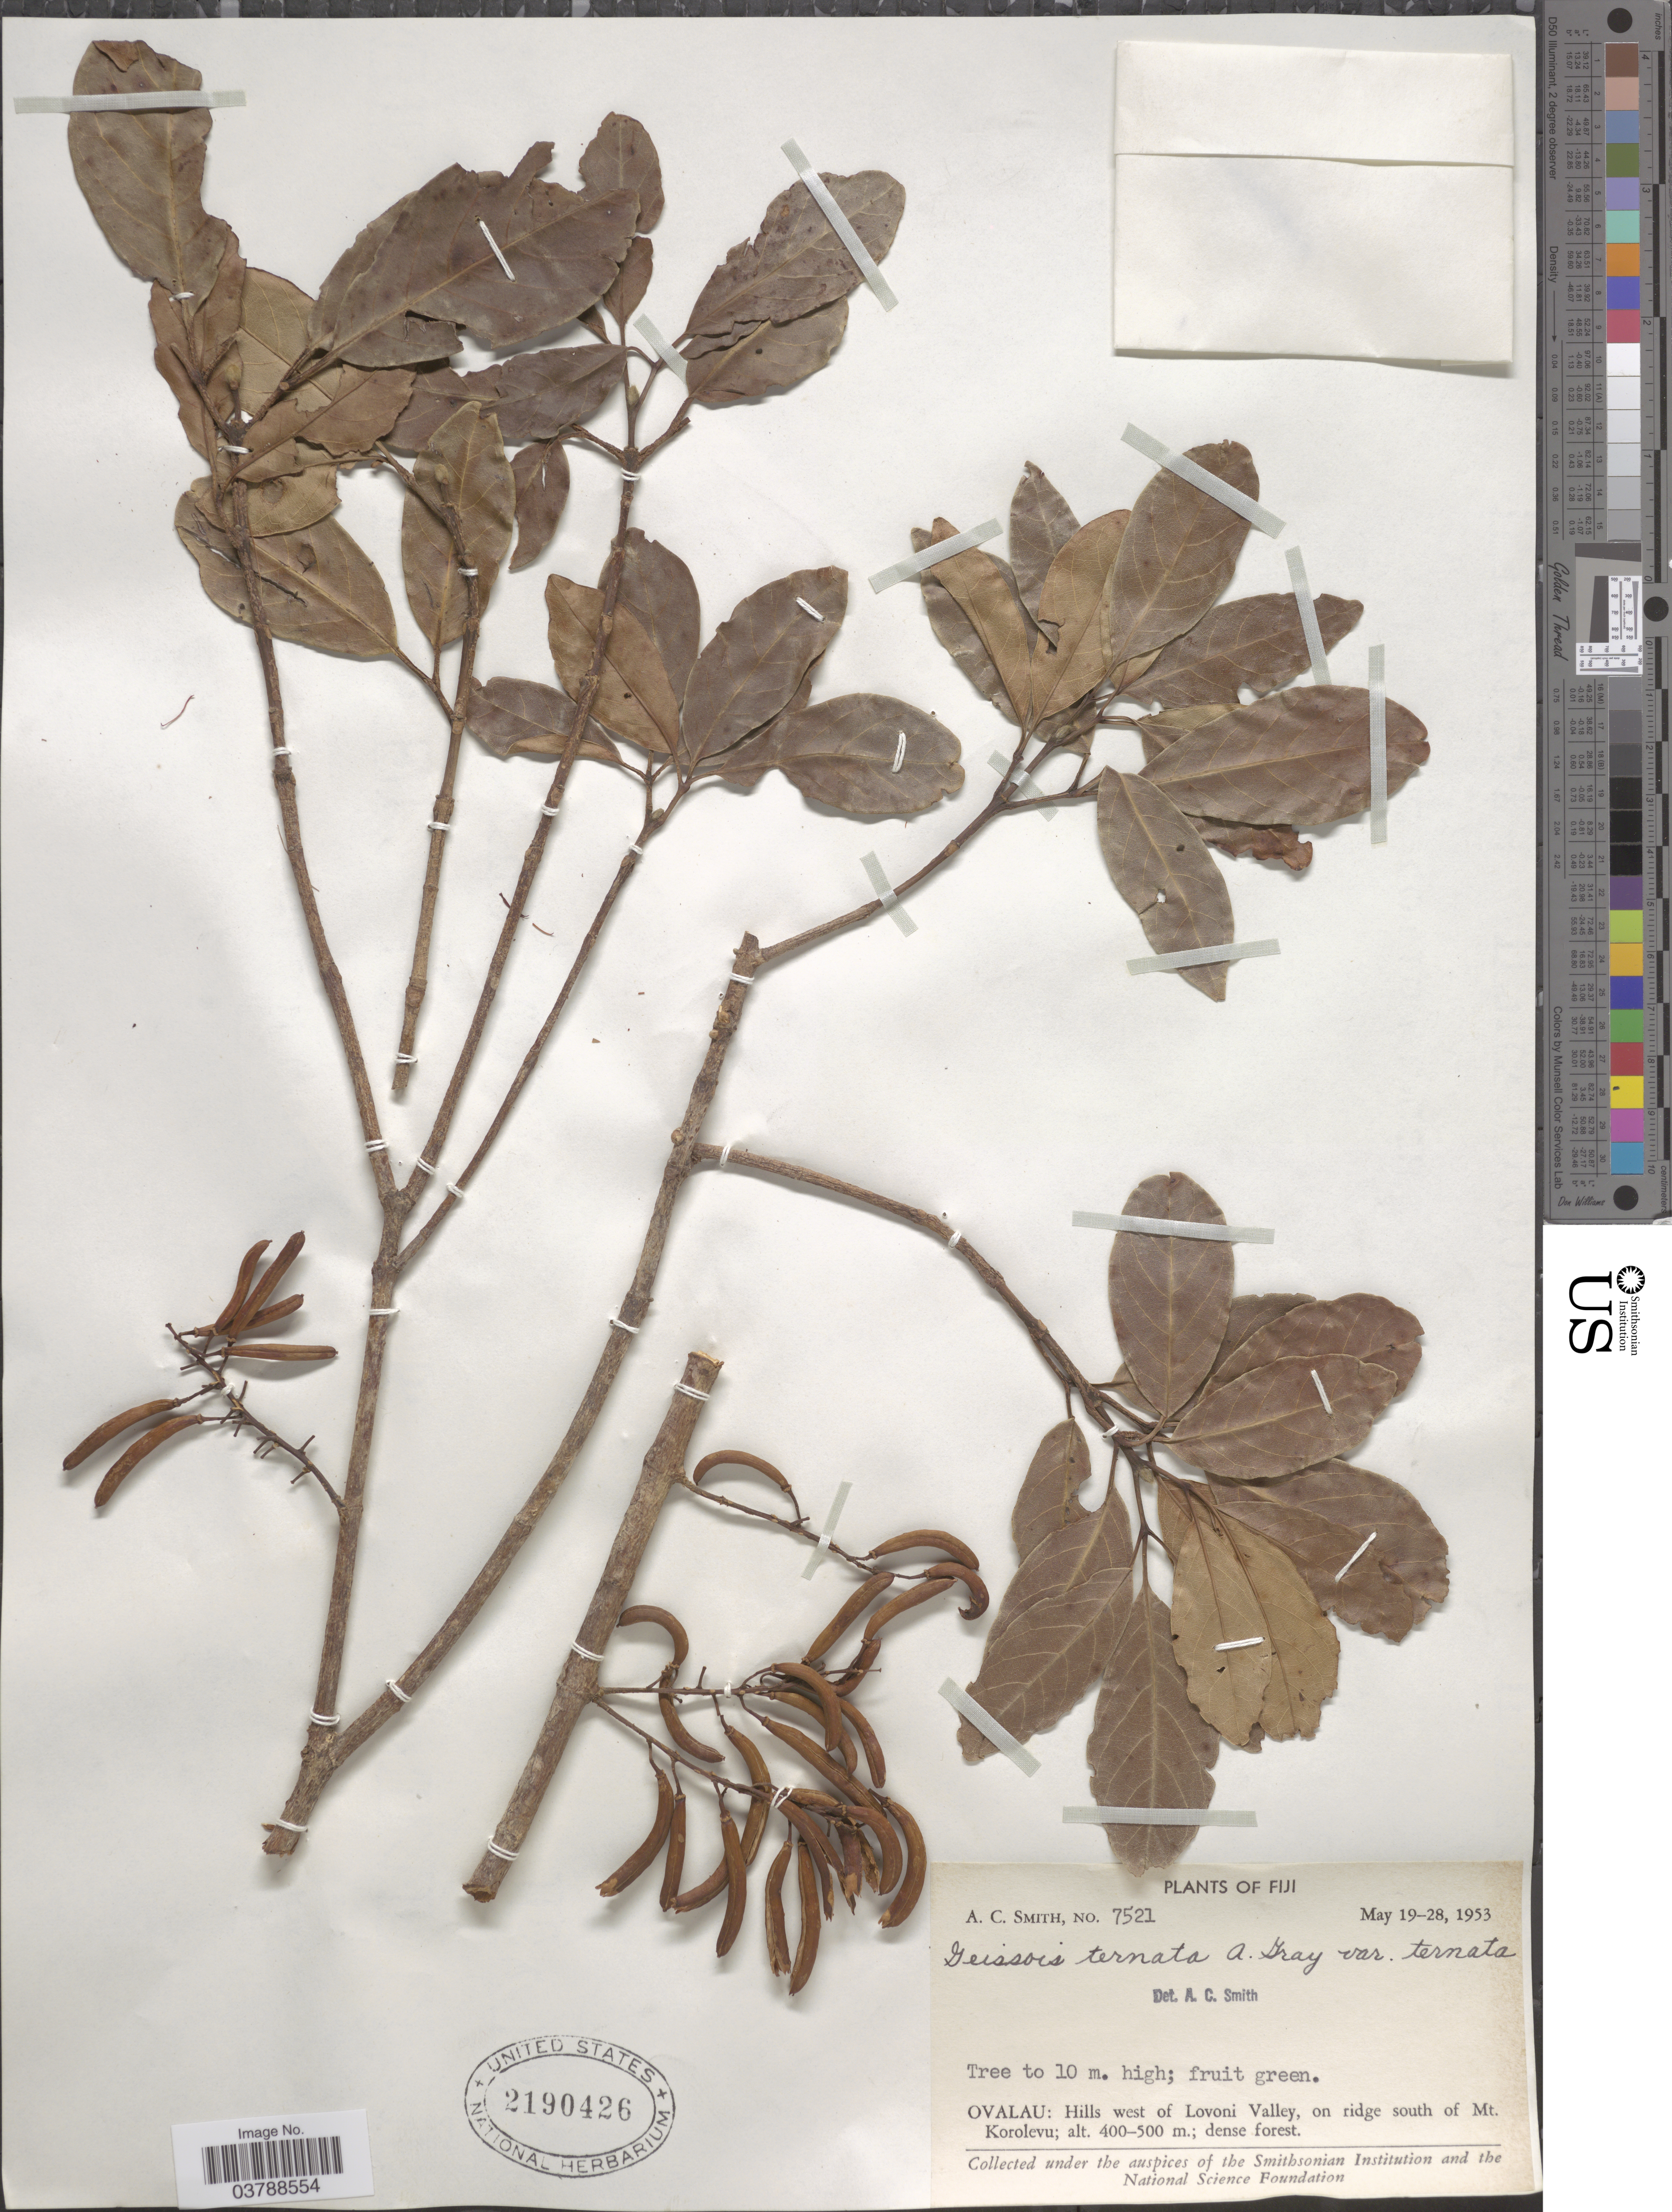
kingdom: Plantae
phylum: Tracheophyta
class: Magnoliopsida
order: Oxalidales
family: Cunoniaceae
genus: Geissois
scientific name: Geissois ternata var. ternata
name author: A. Gray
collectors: A. C. Smith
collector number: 7521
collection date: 1953-05-19/1953-05-28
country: Fiji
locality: Ovalau: Hills west of Lovoni Valley, on ridge south of Mt. Korolevu.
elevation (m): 400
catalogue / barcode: US 2190426